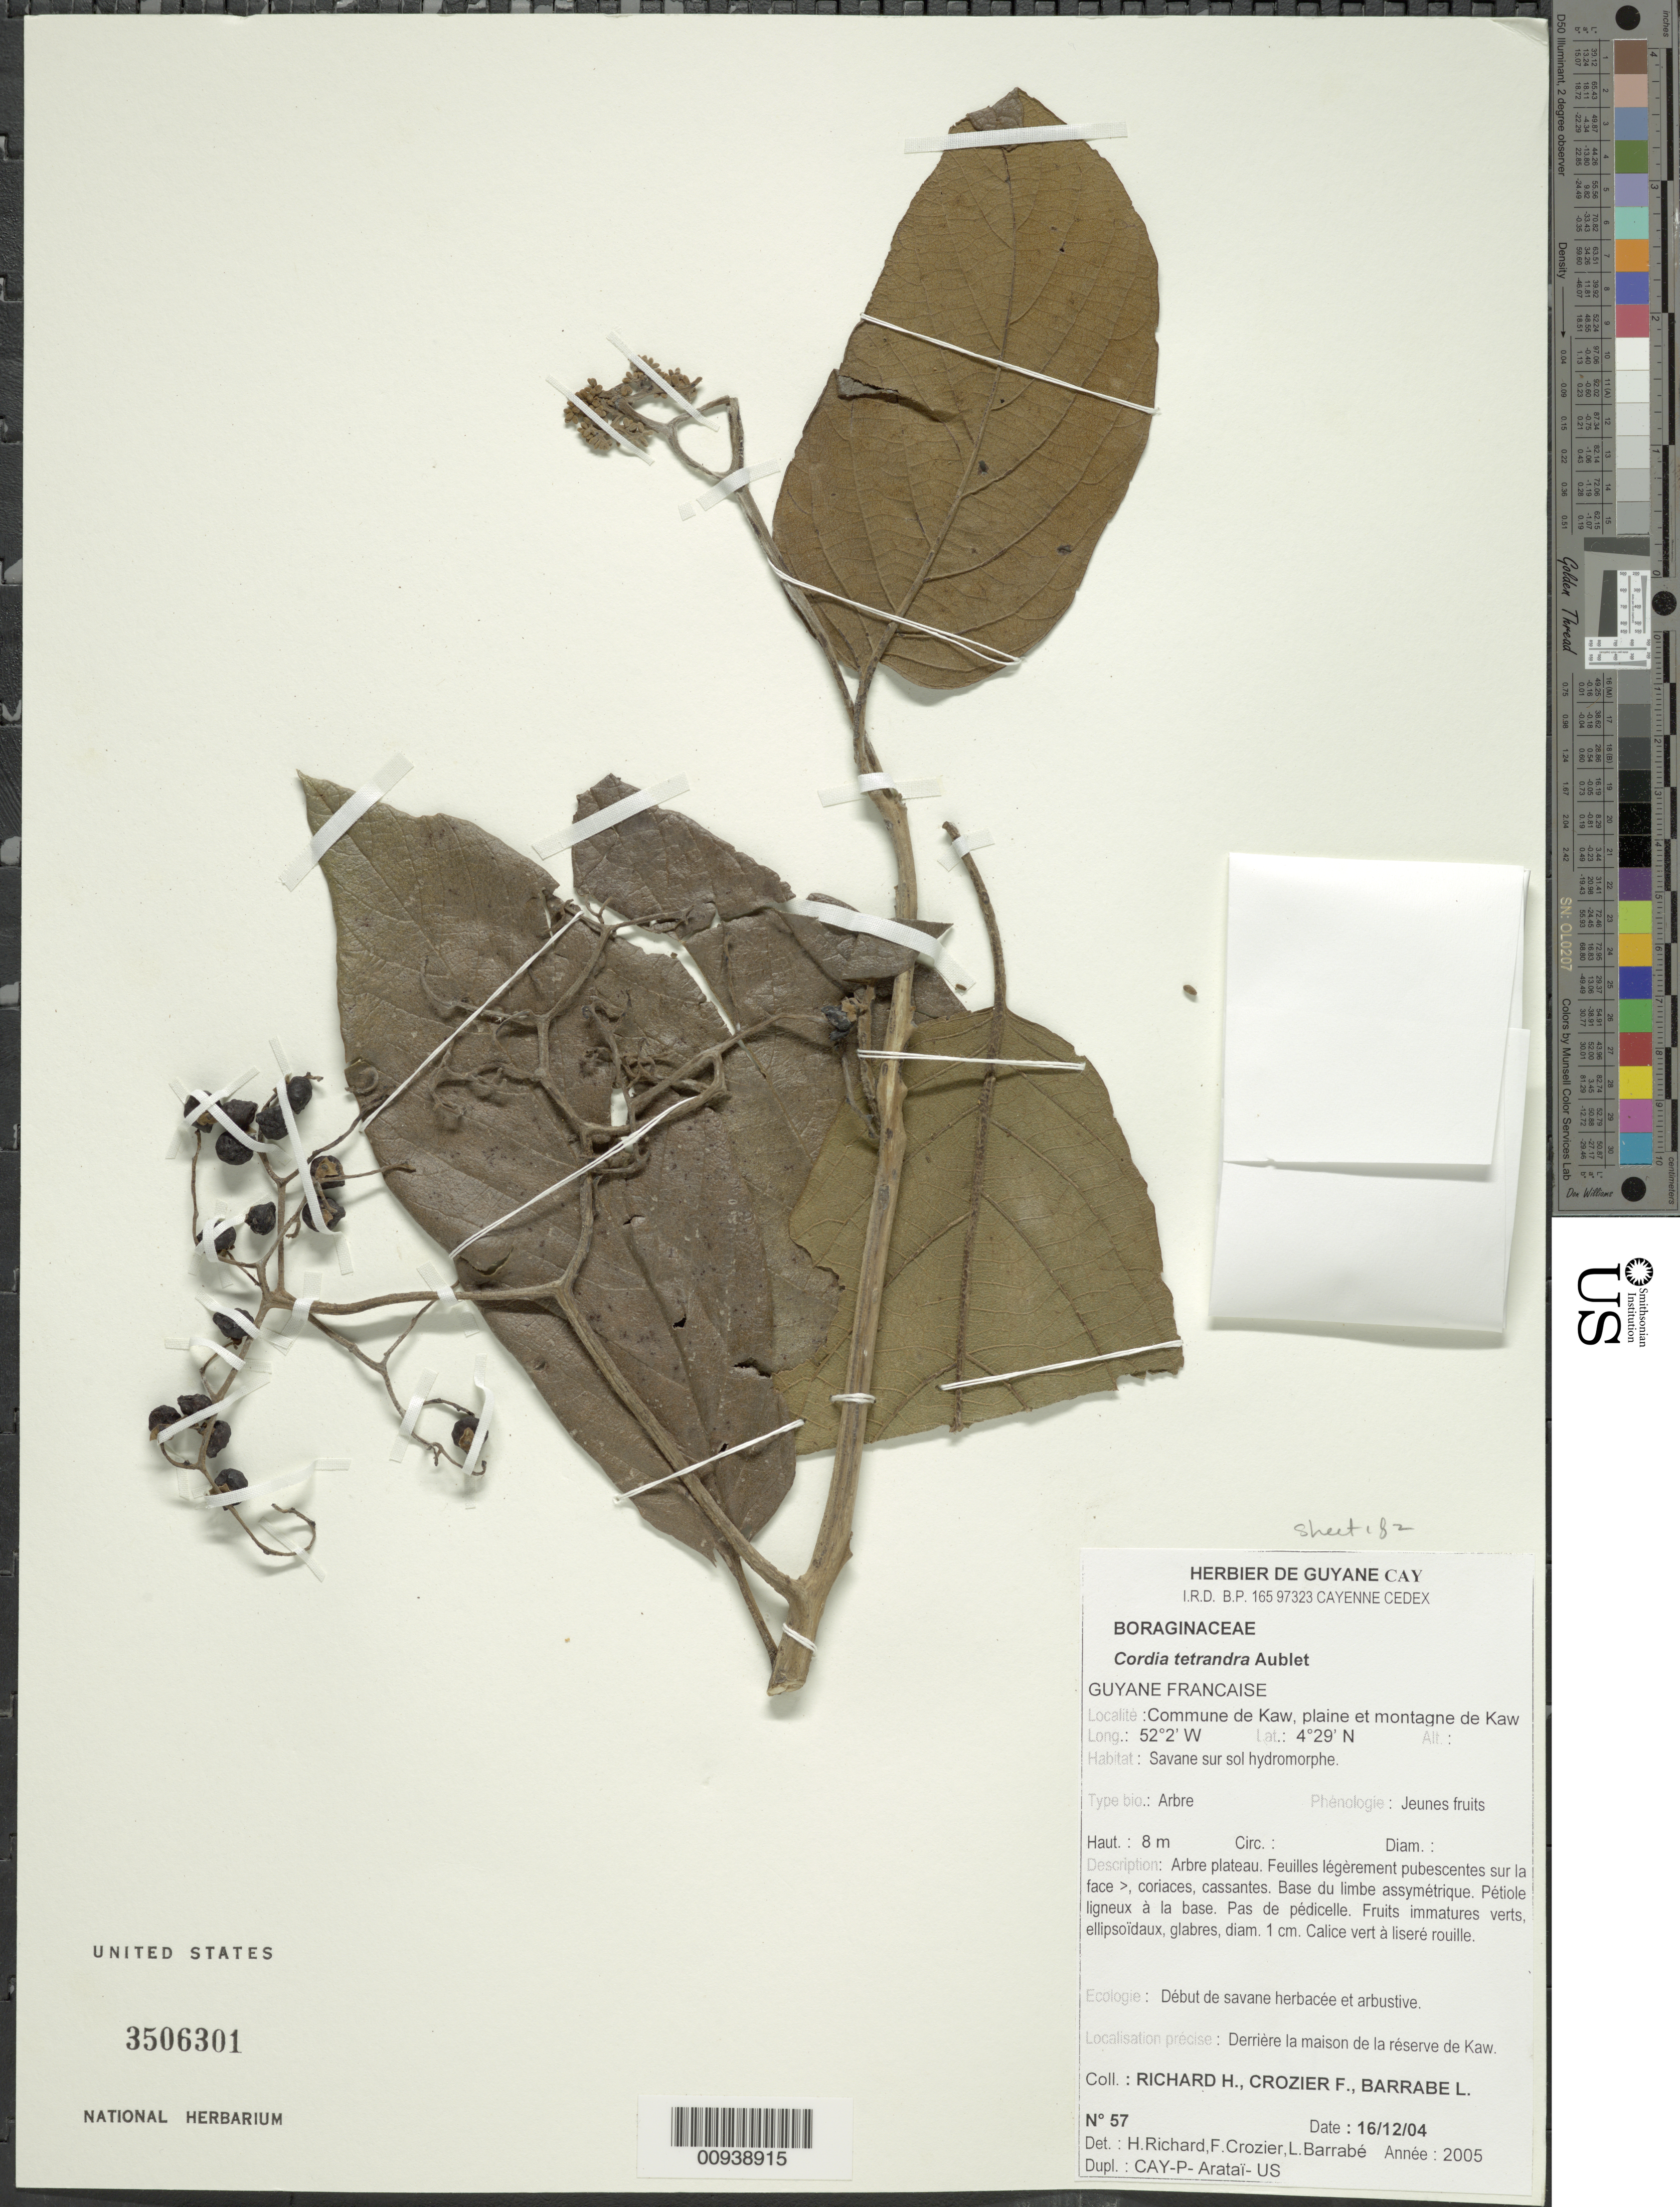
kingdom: Plantae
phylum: Tracheophyta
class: Magnoliopsida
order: Boraginales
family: Cordiaceae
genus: Cordia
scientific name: Cordia tetrandra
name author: Aubl.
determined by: Richard, H.; Crozier, F.; Barrabé, L.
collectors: H. Richard, F. Crozier & L. Barrabé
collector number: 57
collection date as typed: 16-Dec-04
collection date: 2004-12-16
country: French Guiana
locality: Commune de Kaw, plaine et montagne de Kaw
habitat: Savane sur sol hydromorphe, début de savane herbacée et arbustive